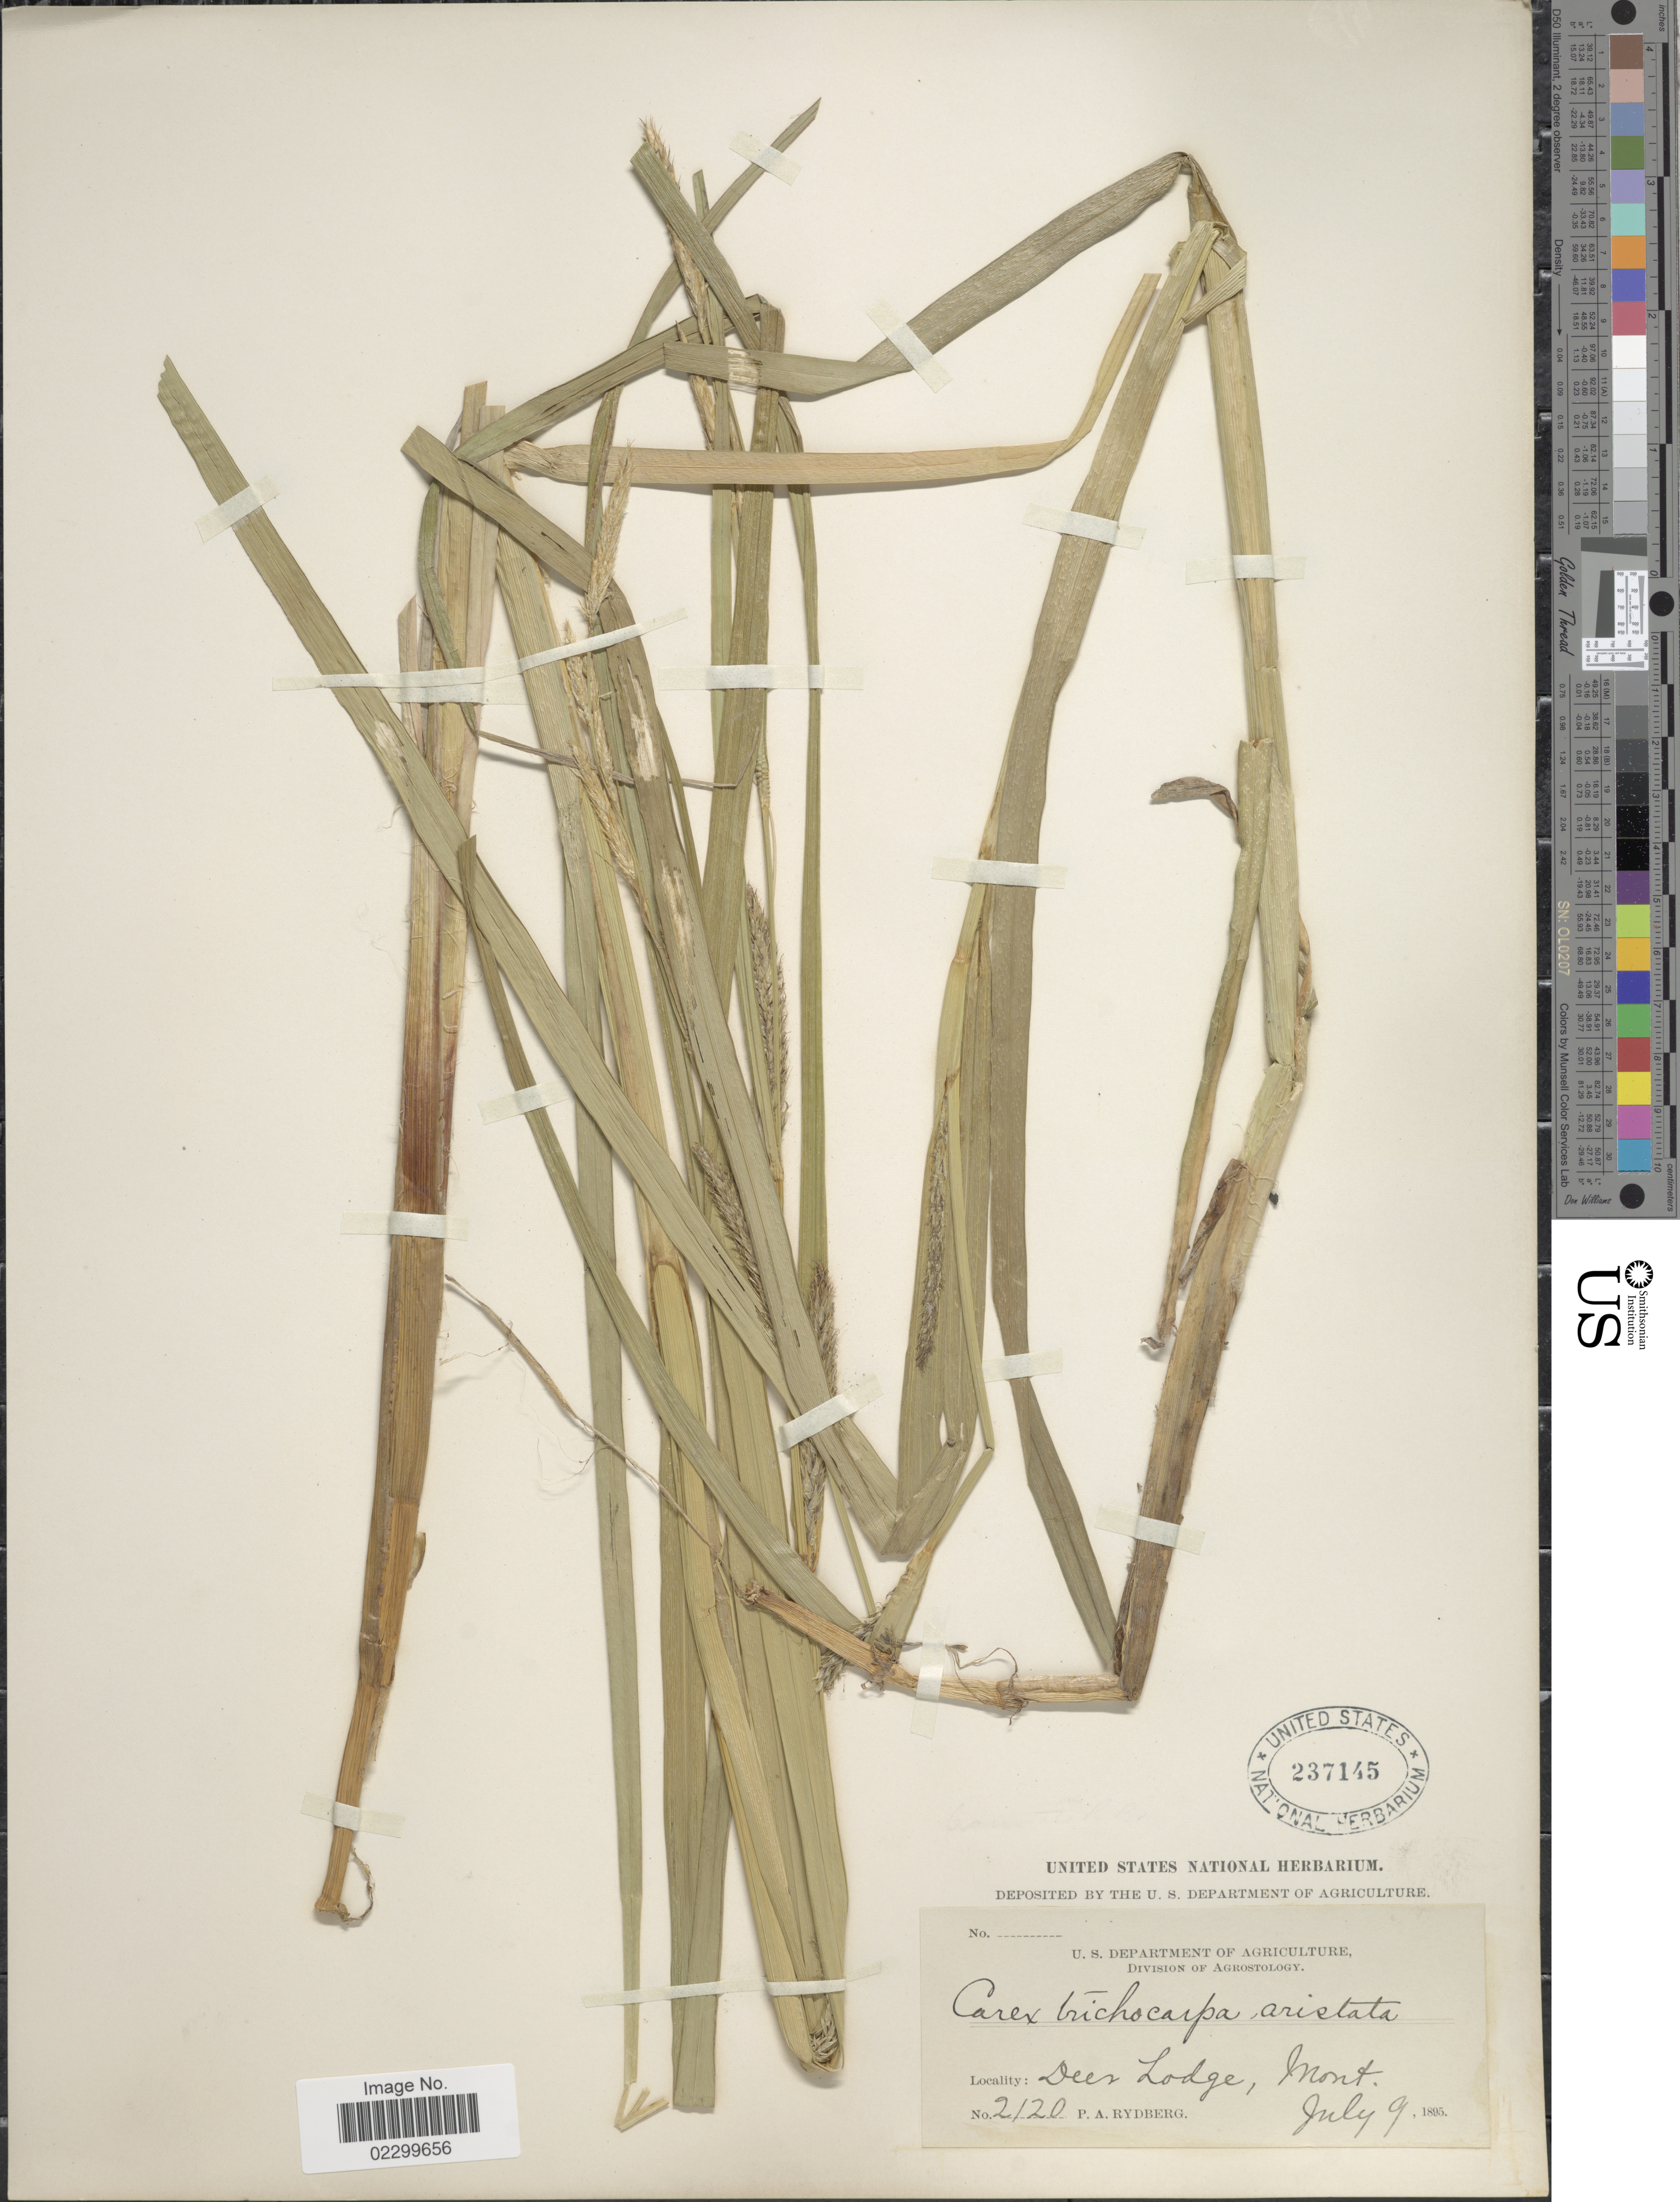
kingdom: Plantae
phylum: Tracheophyta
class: Liliopsida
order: Poales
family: Cyperaceae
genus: Carex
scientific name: Carex atherodes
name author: Spreng.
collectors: P. A. Rydberg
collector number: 2120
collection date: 1895-07-09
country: United States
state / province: Montana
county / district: Powell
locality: Deer Lodge.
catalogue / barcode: US 237145